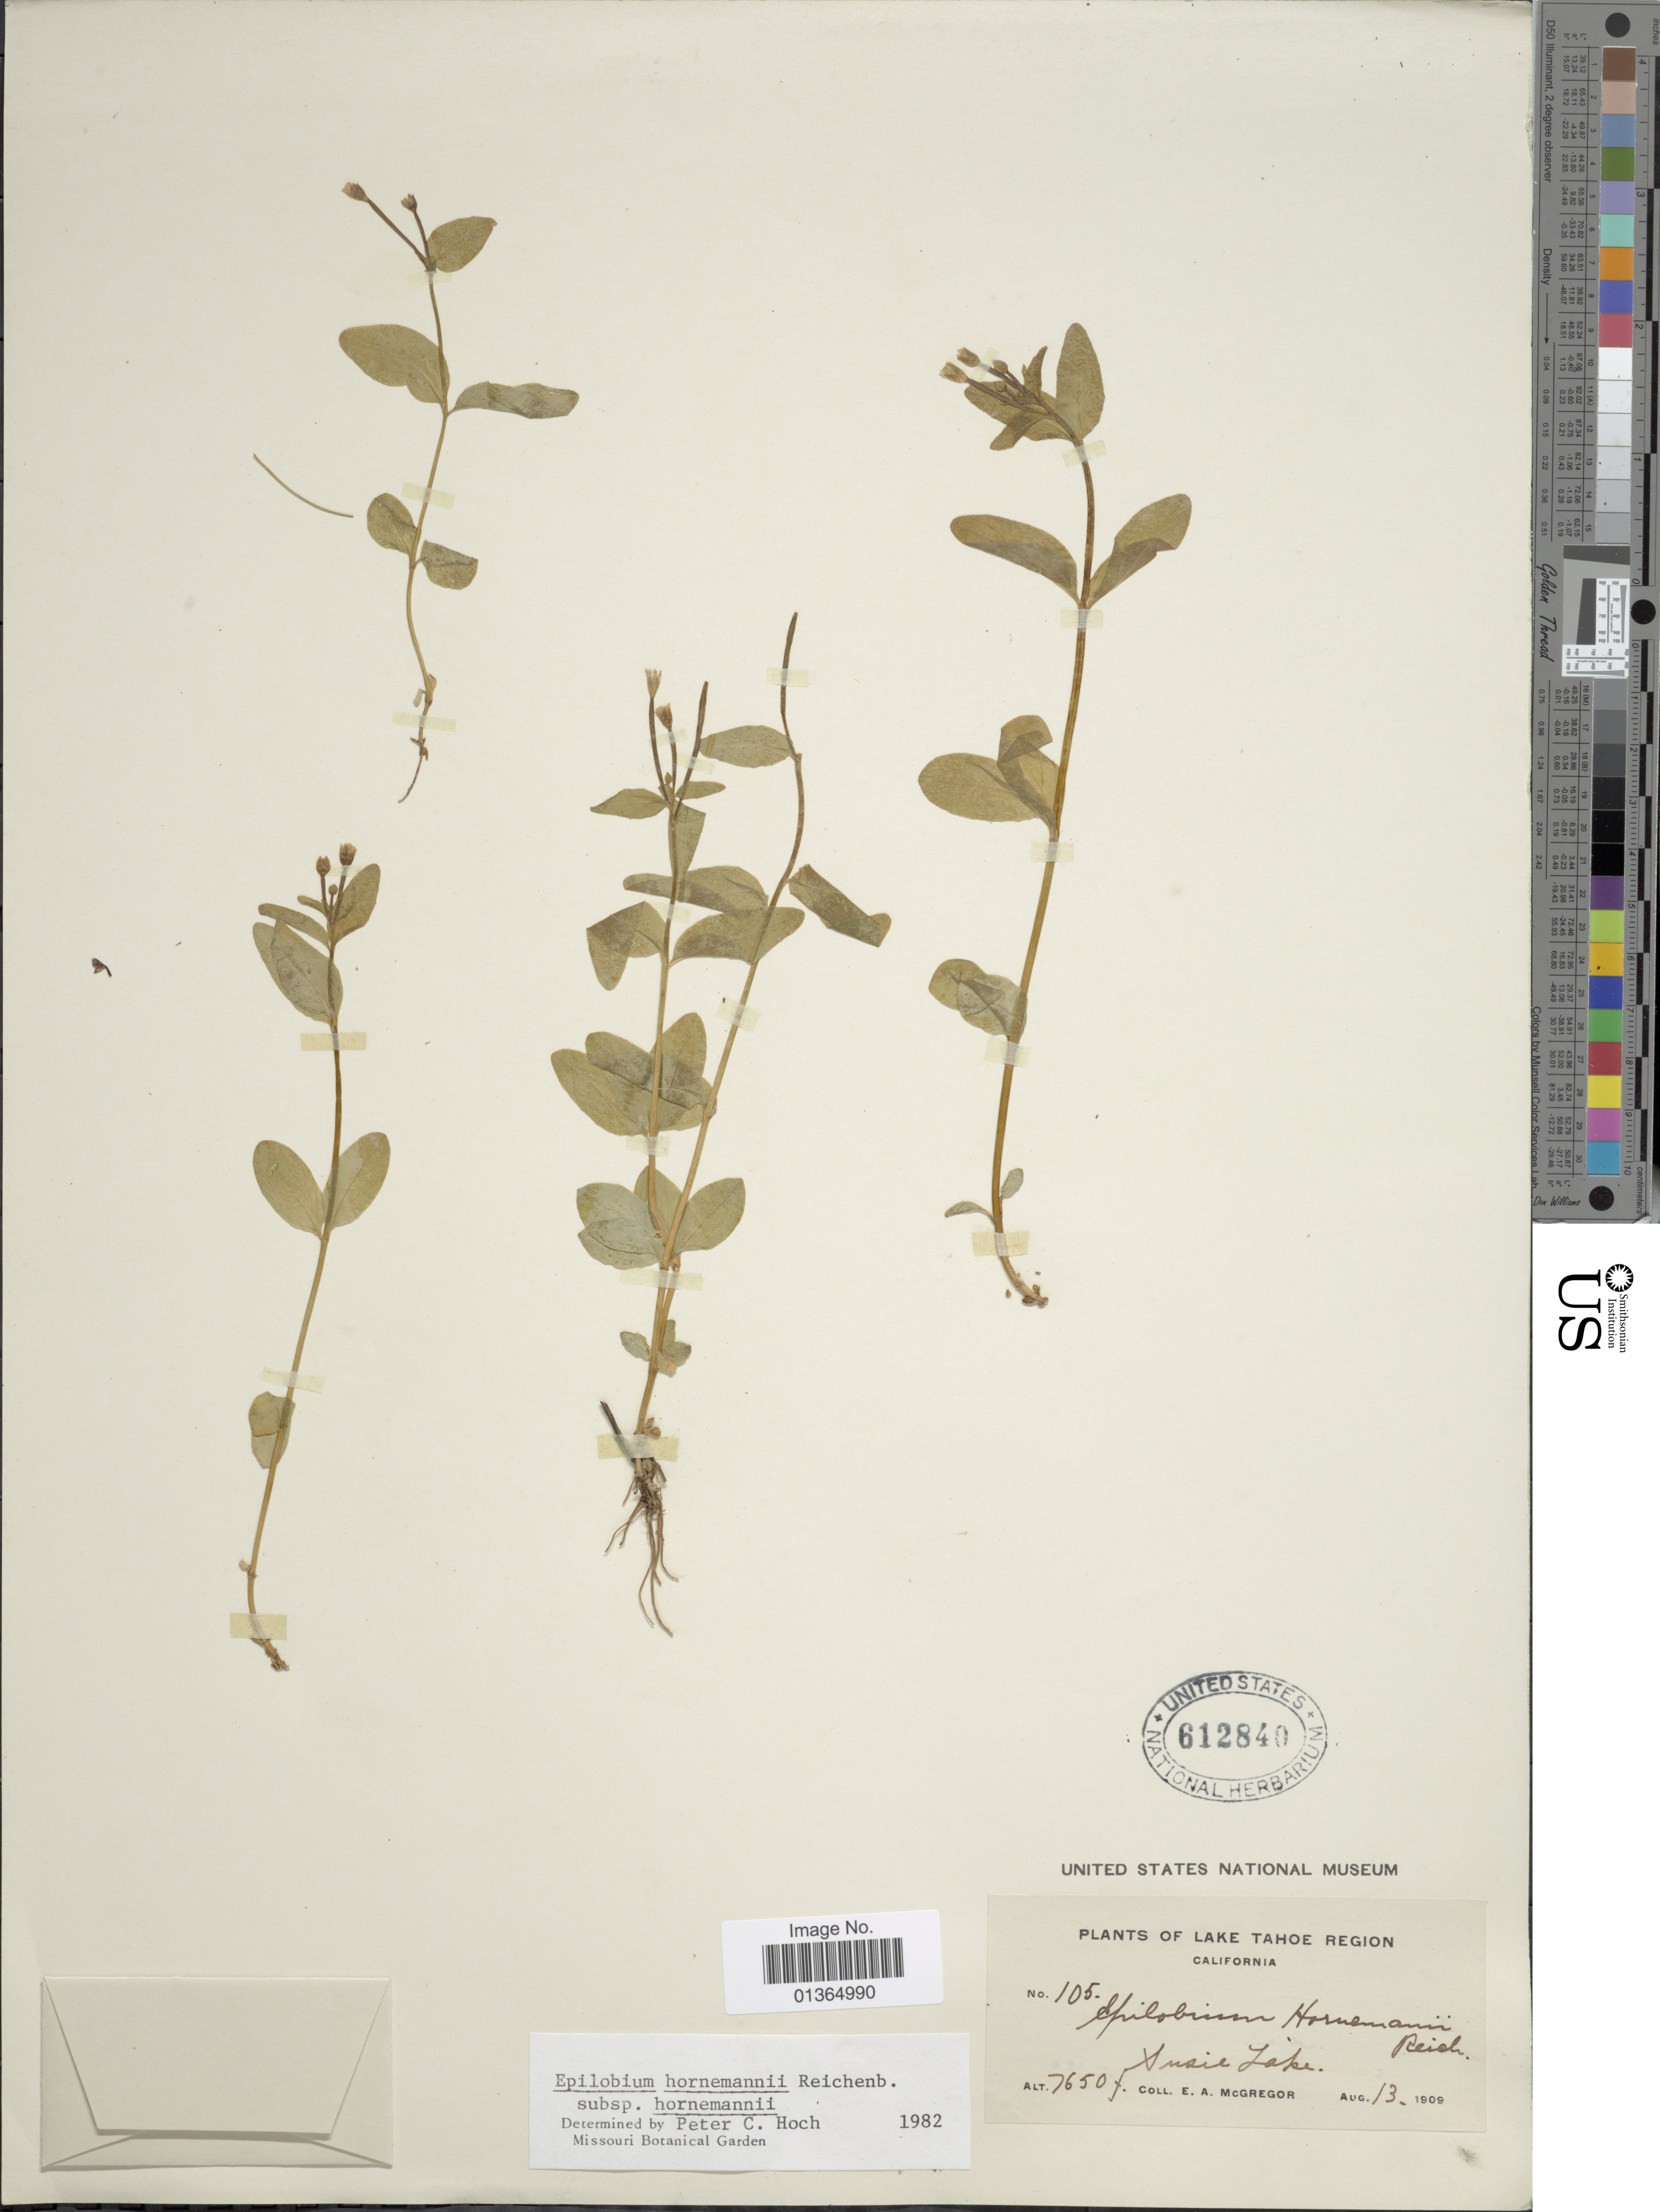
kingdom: Plantae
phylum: Tracheophyta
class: Magnoliopsida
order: Myrtales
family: Onagraceae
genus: Epilobium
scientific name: Epilobium hornemannii subsp. hornemannii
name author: Rchb.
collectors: E. A. McGregor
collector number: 105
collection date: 1909-08-13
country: United States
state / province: California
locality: Lake Tahoe Region. Susie Lake.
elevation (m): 2332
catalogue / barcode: US 612840